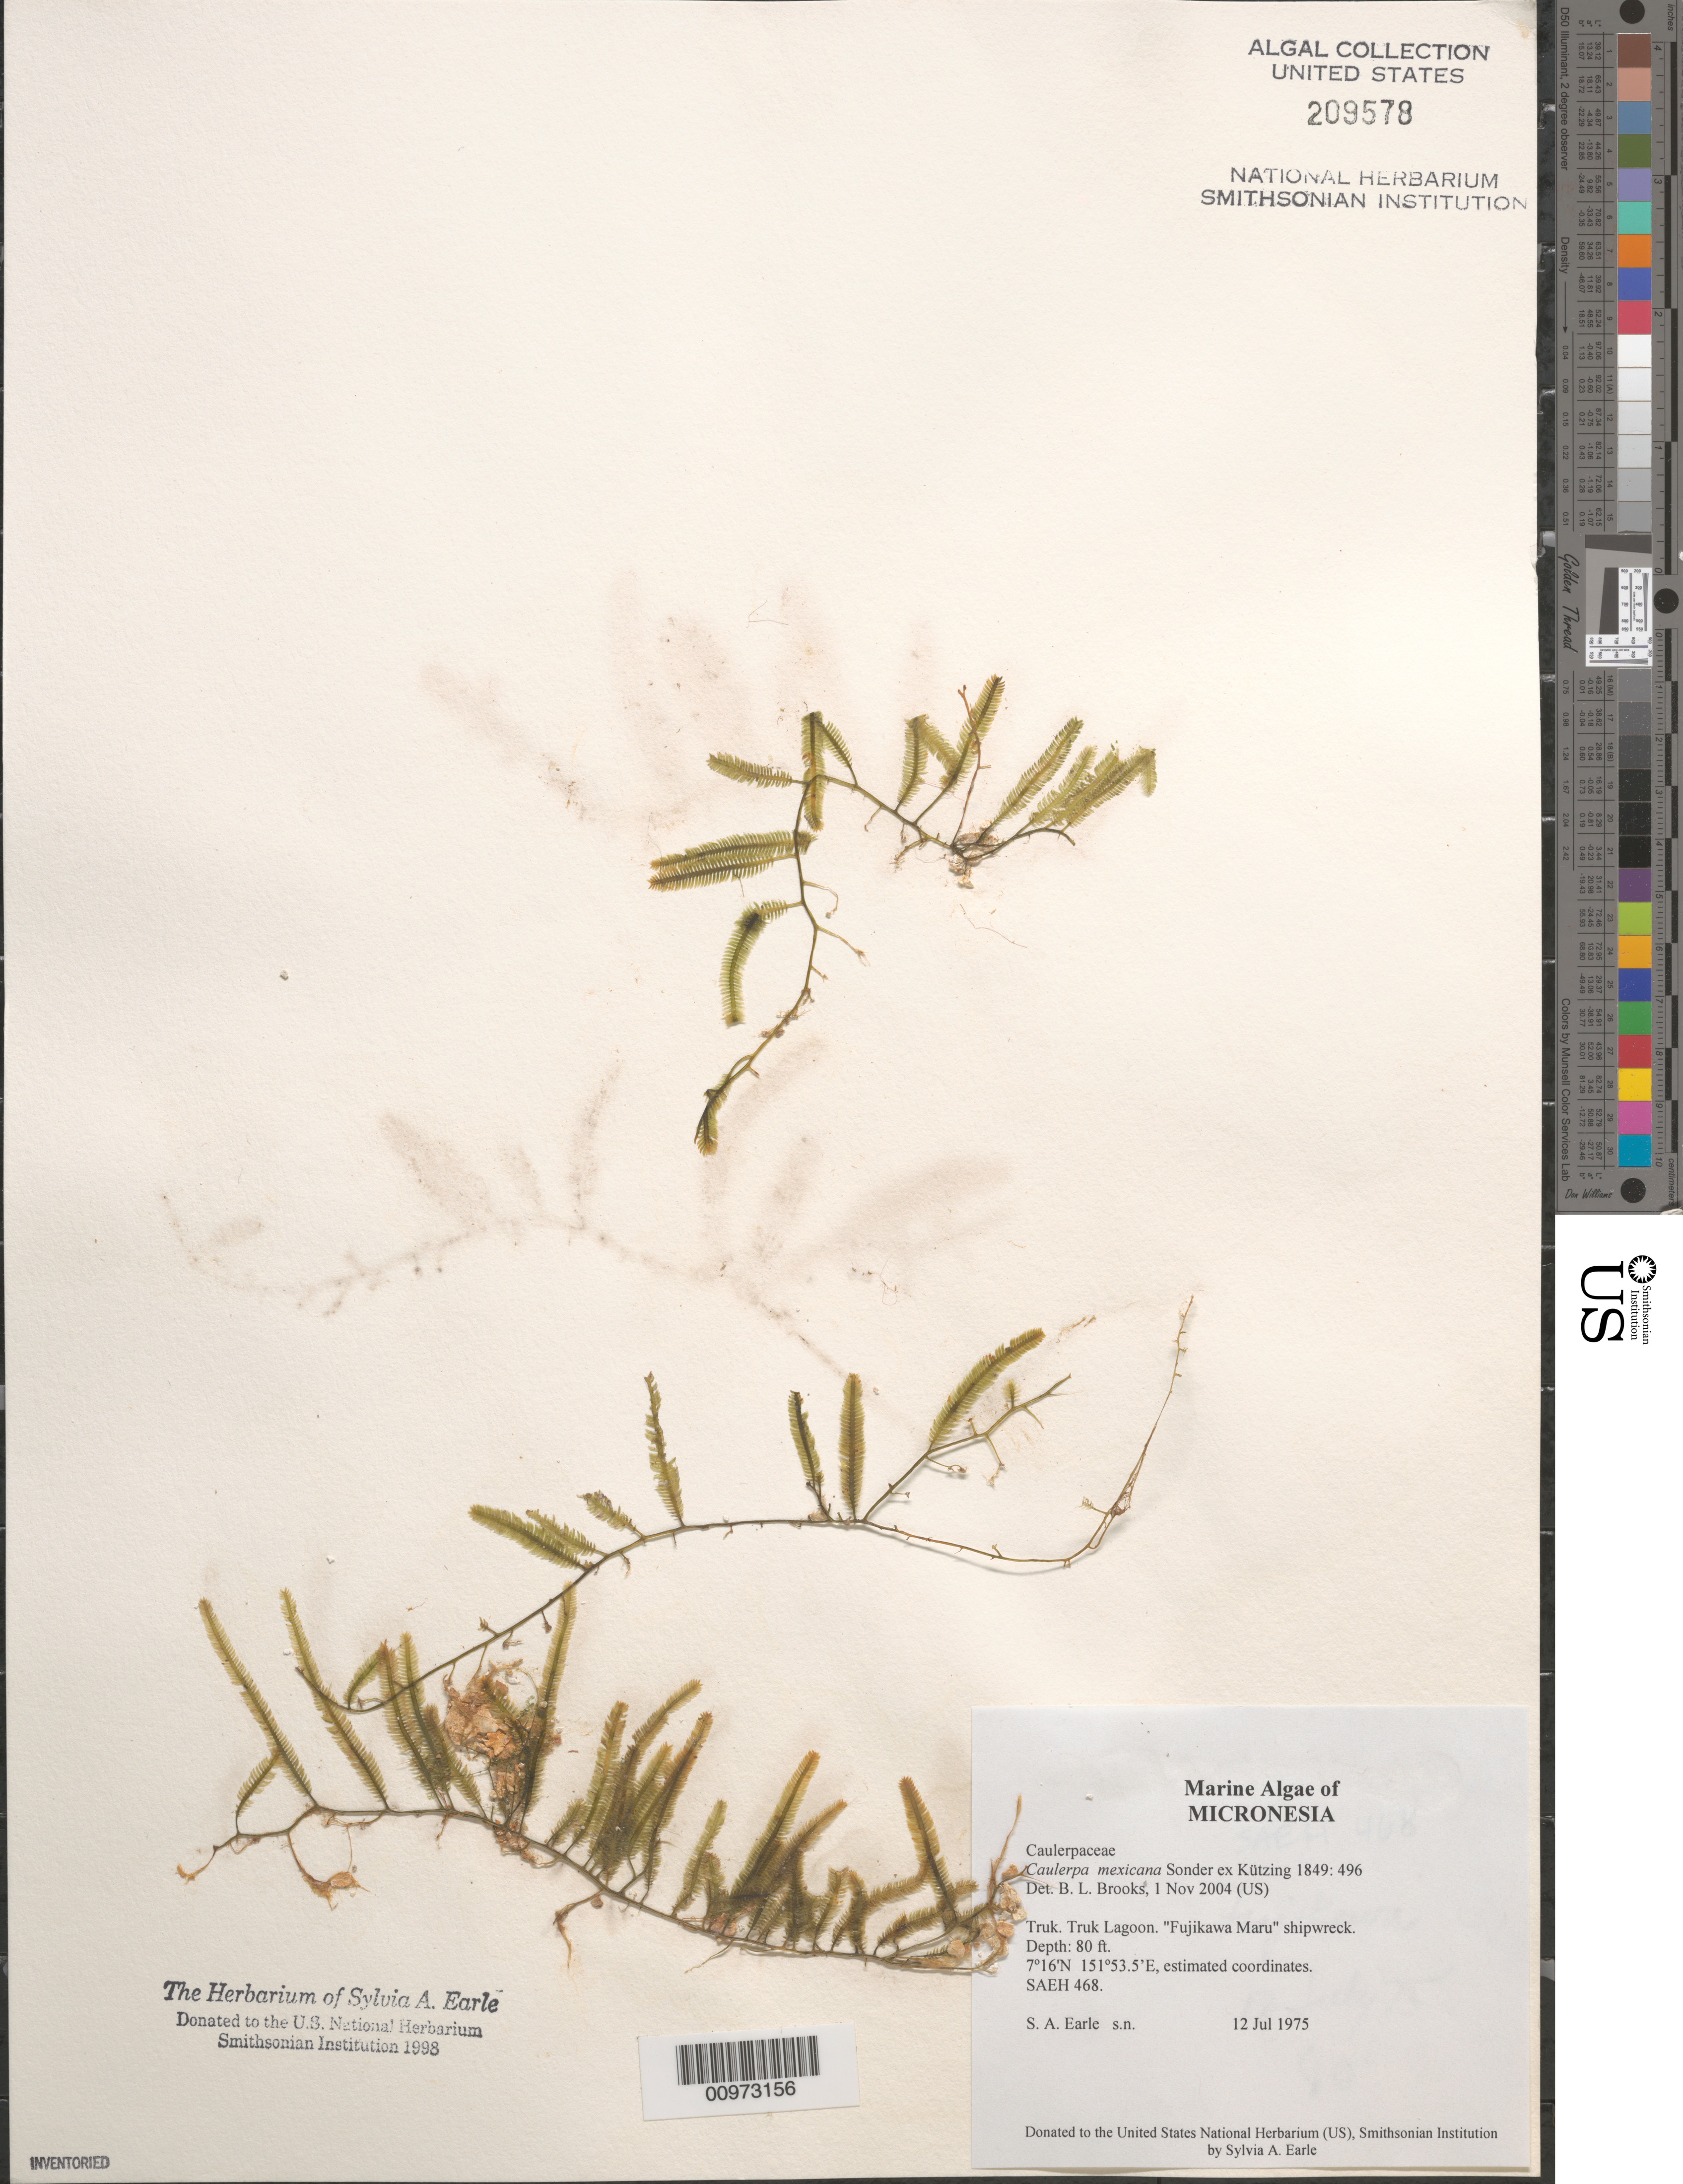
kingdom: Plantae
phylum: Chlorophyta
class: Ulvophyceae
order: Bryopsidales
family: Caulerpaceae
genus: Caulerpa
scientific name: Caulerpa mexicana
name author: Sond. ex Kütz.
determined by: Brooks, B. L., (BOT), Smithsonian Institution - National Museum of Natural History (UNITED STATES)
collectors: S. A. Earle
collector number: SAEH 468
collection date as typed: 12 Jul 1975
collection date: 1975-07-12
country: Micronesia, Federated States of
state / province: Truk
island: Truk (Chuuk) Is.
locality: Chuuk Lagoon (Truk Lagoon), Fujikawa Maru shipwreck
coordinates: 7 16'N, 151 53.5'E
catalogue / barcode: US 209578